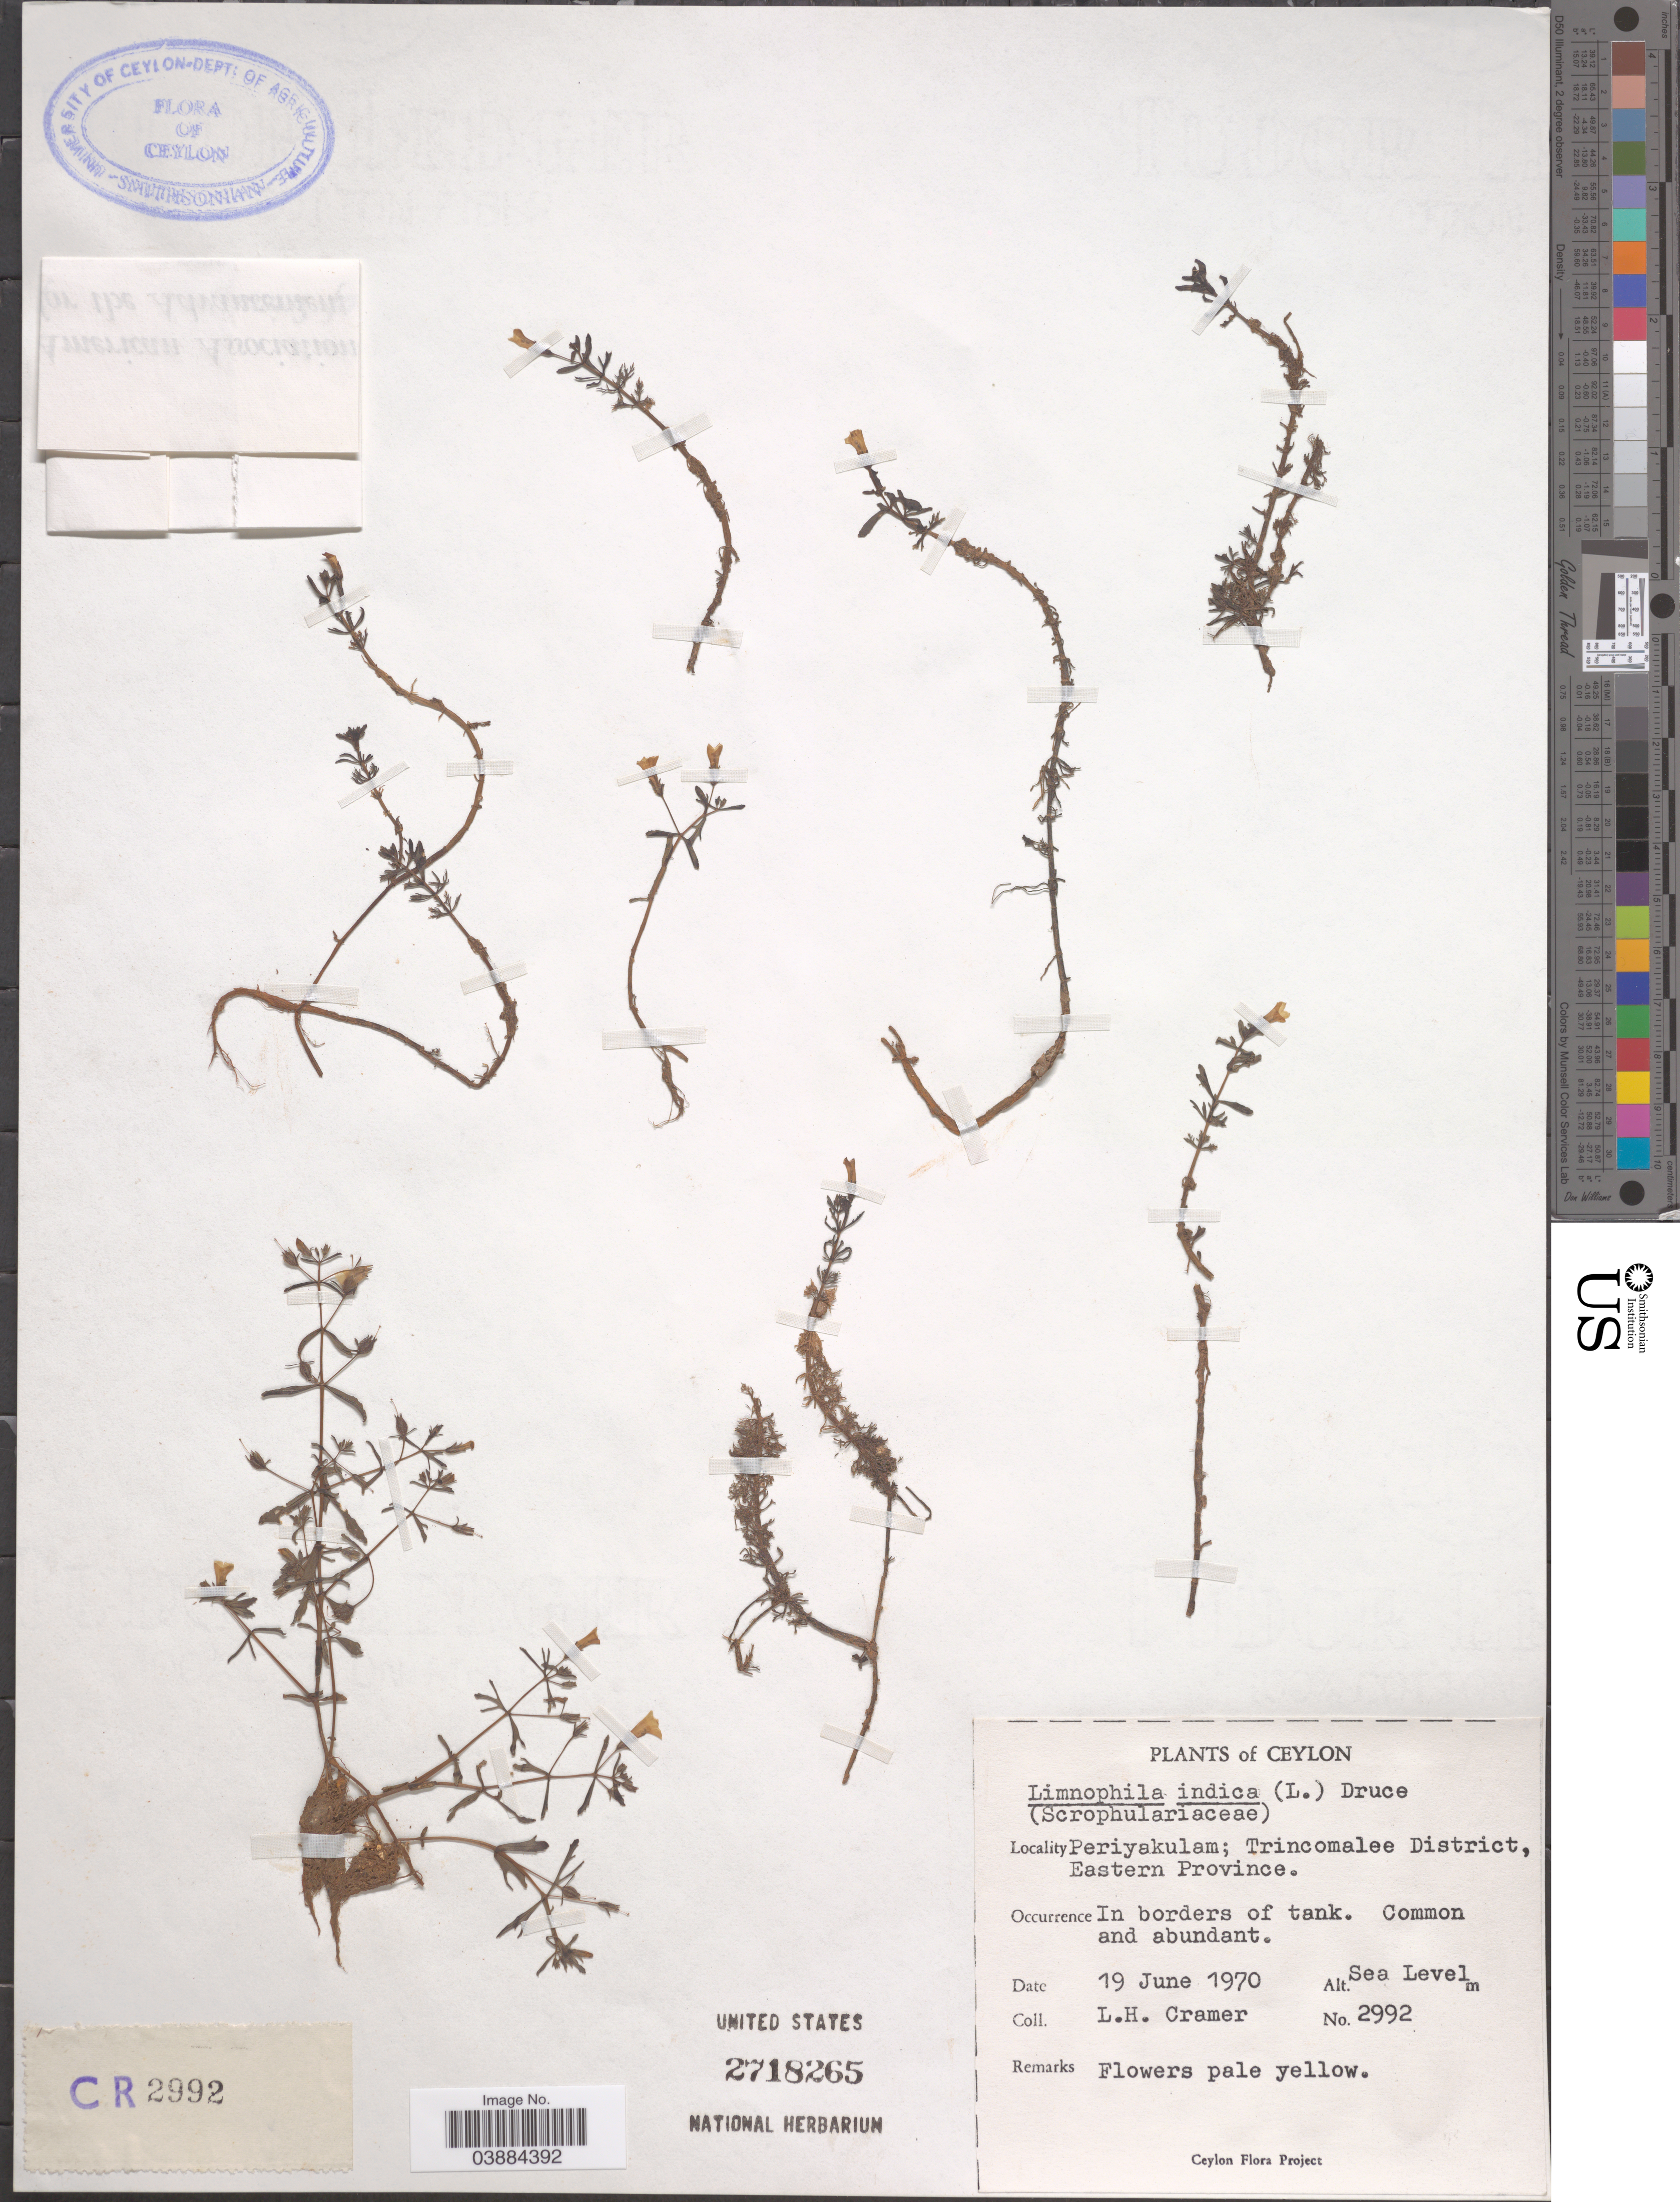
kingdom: Plantae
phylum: Tracheophyta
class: Magnoliopsida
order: Lamiales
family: Plantaginaceae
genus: Limnophila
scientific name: Limnophila indica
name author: (L.) Druce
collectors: L. H. Cramer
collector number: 2992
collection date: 1970-06-19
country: Sri Lanka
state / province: Eastern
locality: Ceylon. Periyakulam; Trincomalee District.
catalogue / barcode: US 2718265